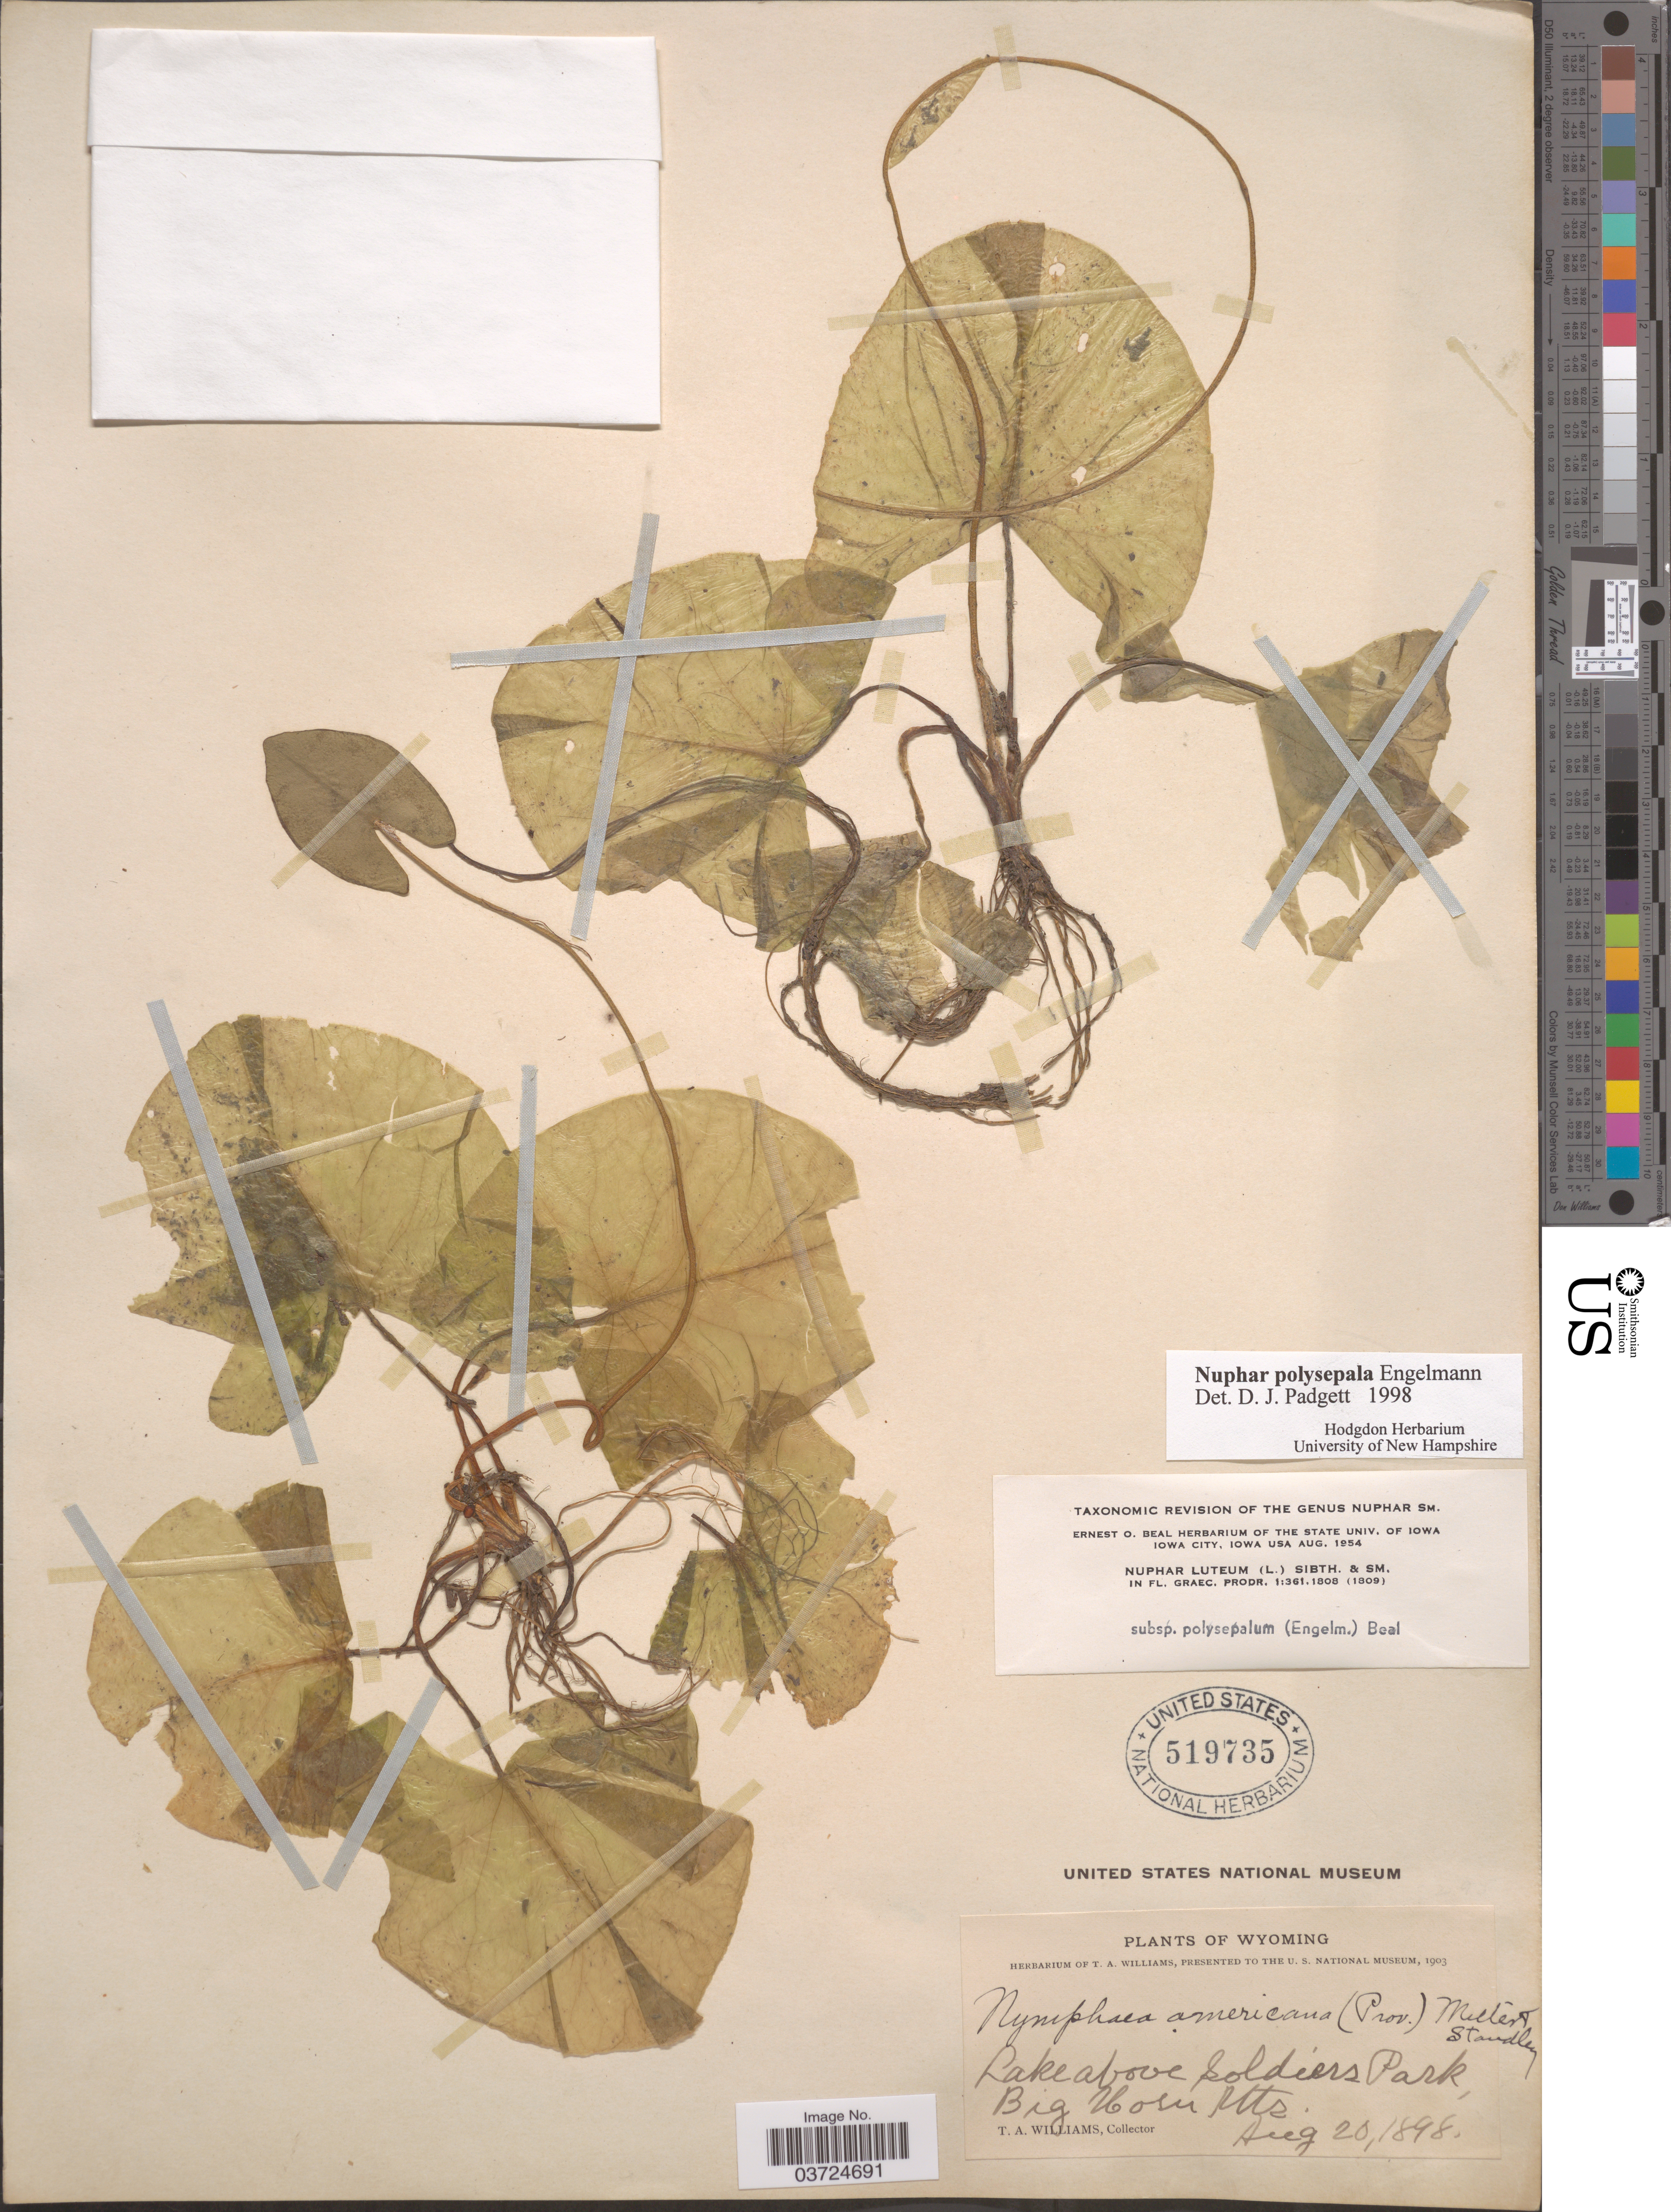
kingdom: Plantae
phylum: Tracheophyta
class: Magnoliopsida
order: Nymphaeales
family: Nymphaeaceae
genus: Nuphar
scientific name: Nuphar polysepala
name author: Englem.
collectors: T. Williams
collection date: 1898-08-20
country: United States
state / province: Wyoming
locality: Lake above Soldiers Park, Big Horn Mts.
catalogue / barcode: US 519735